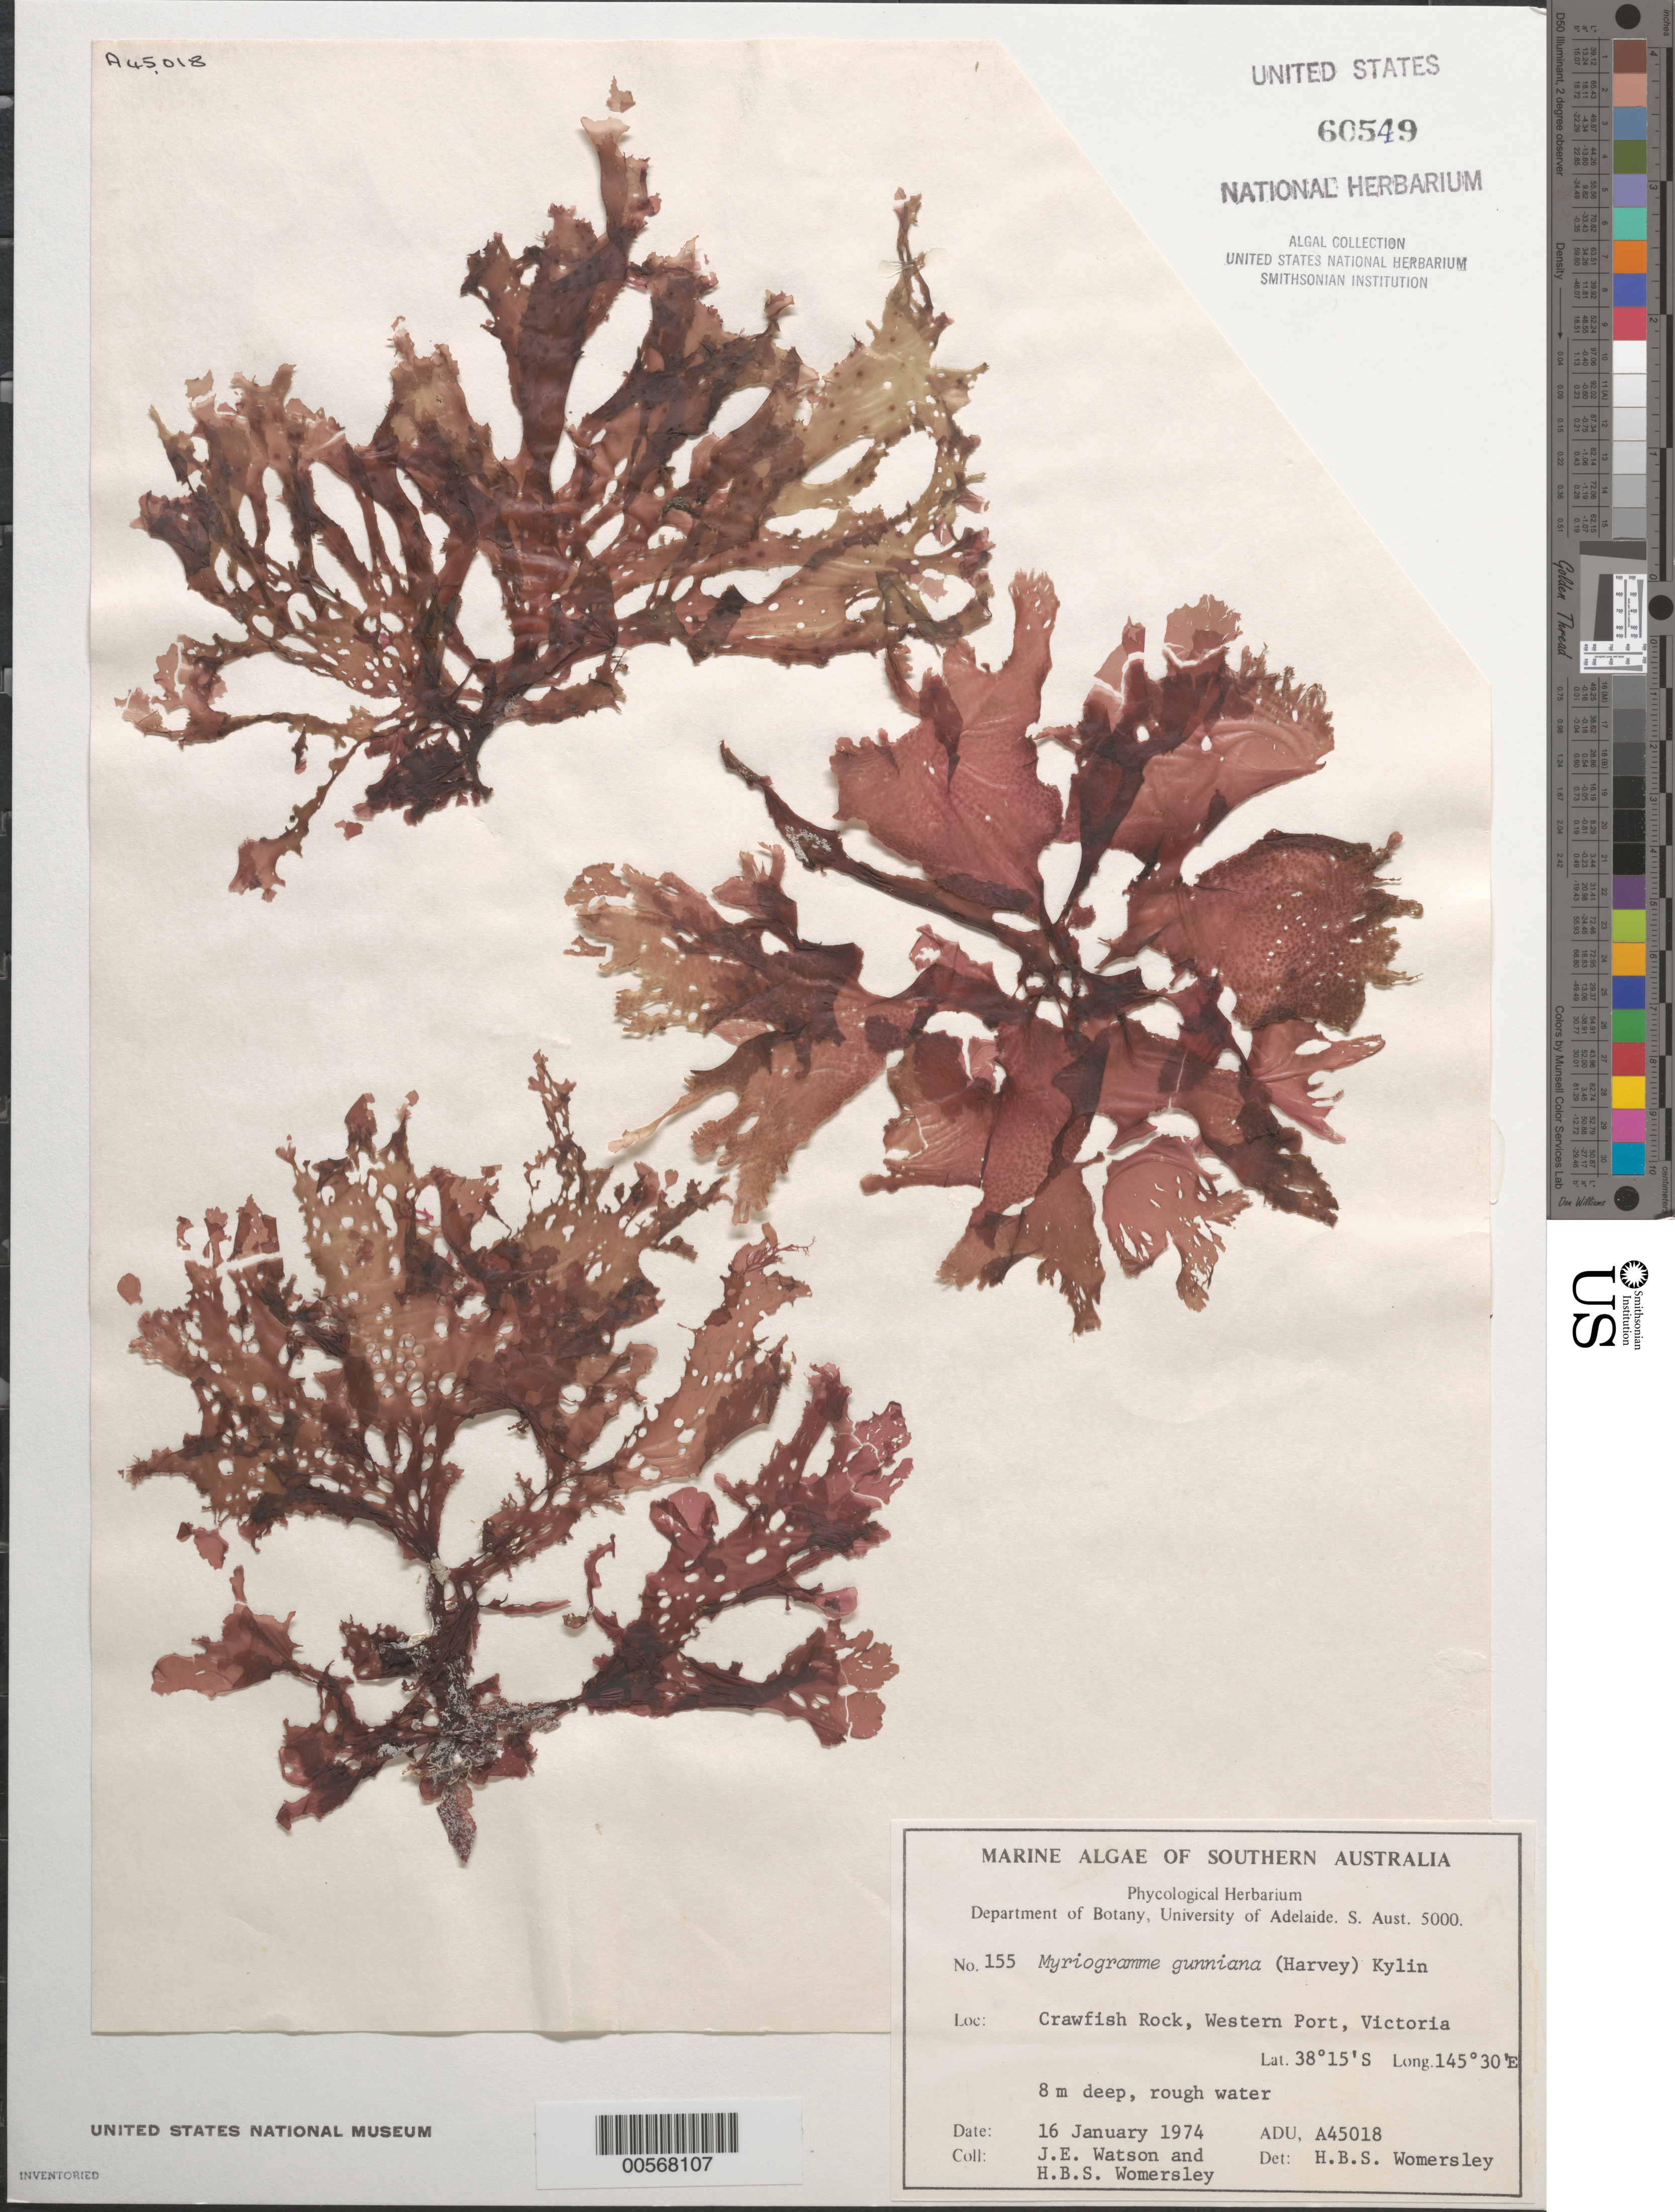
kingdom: Plantae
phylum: Rhodophyta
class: Florideophyceae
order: Ceramiales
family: Delesseriaceae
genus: Myriogramme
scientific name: Myriogramme gunniana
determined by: Womersley, H. B. S.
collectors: J. E. Watson & H. B. S. Womersley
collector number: ADU A45018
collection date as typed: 16 Jan 1974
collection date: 1974-01-16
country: Australia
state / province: Victoria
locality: Crawfish Rock, Western Port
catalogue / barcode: US 60549